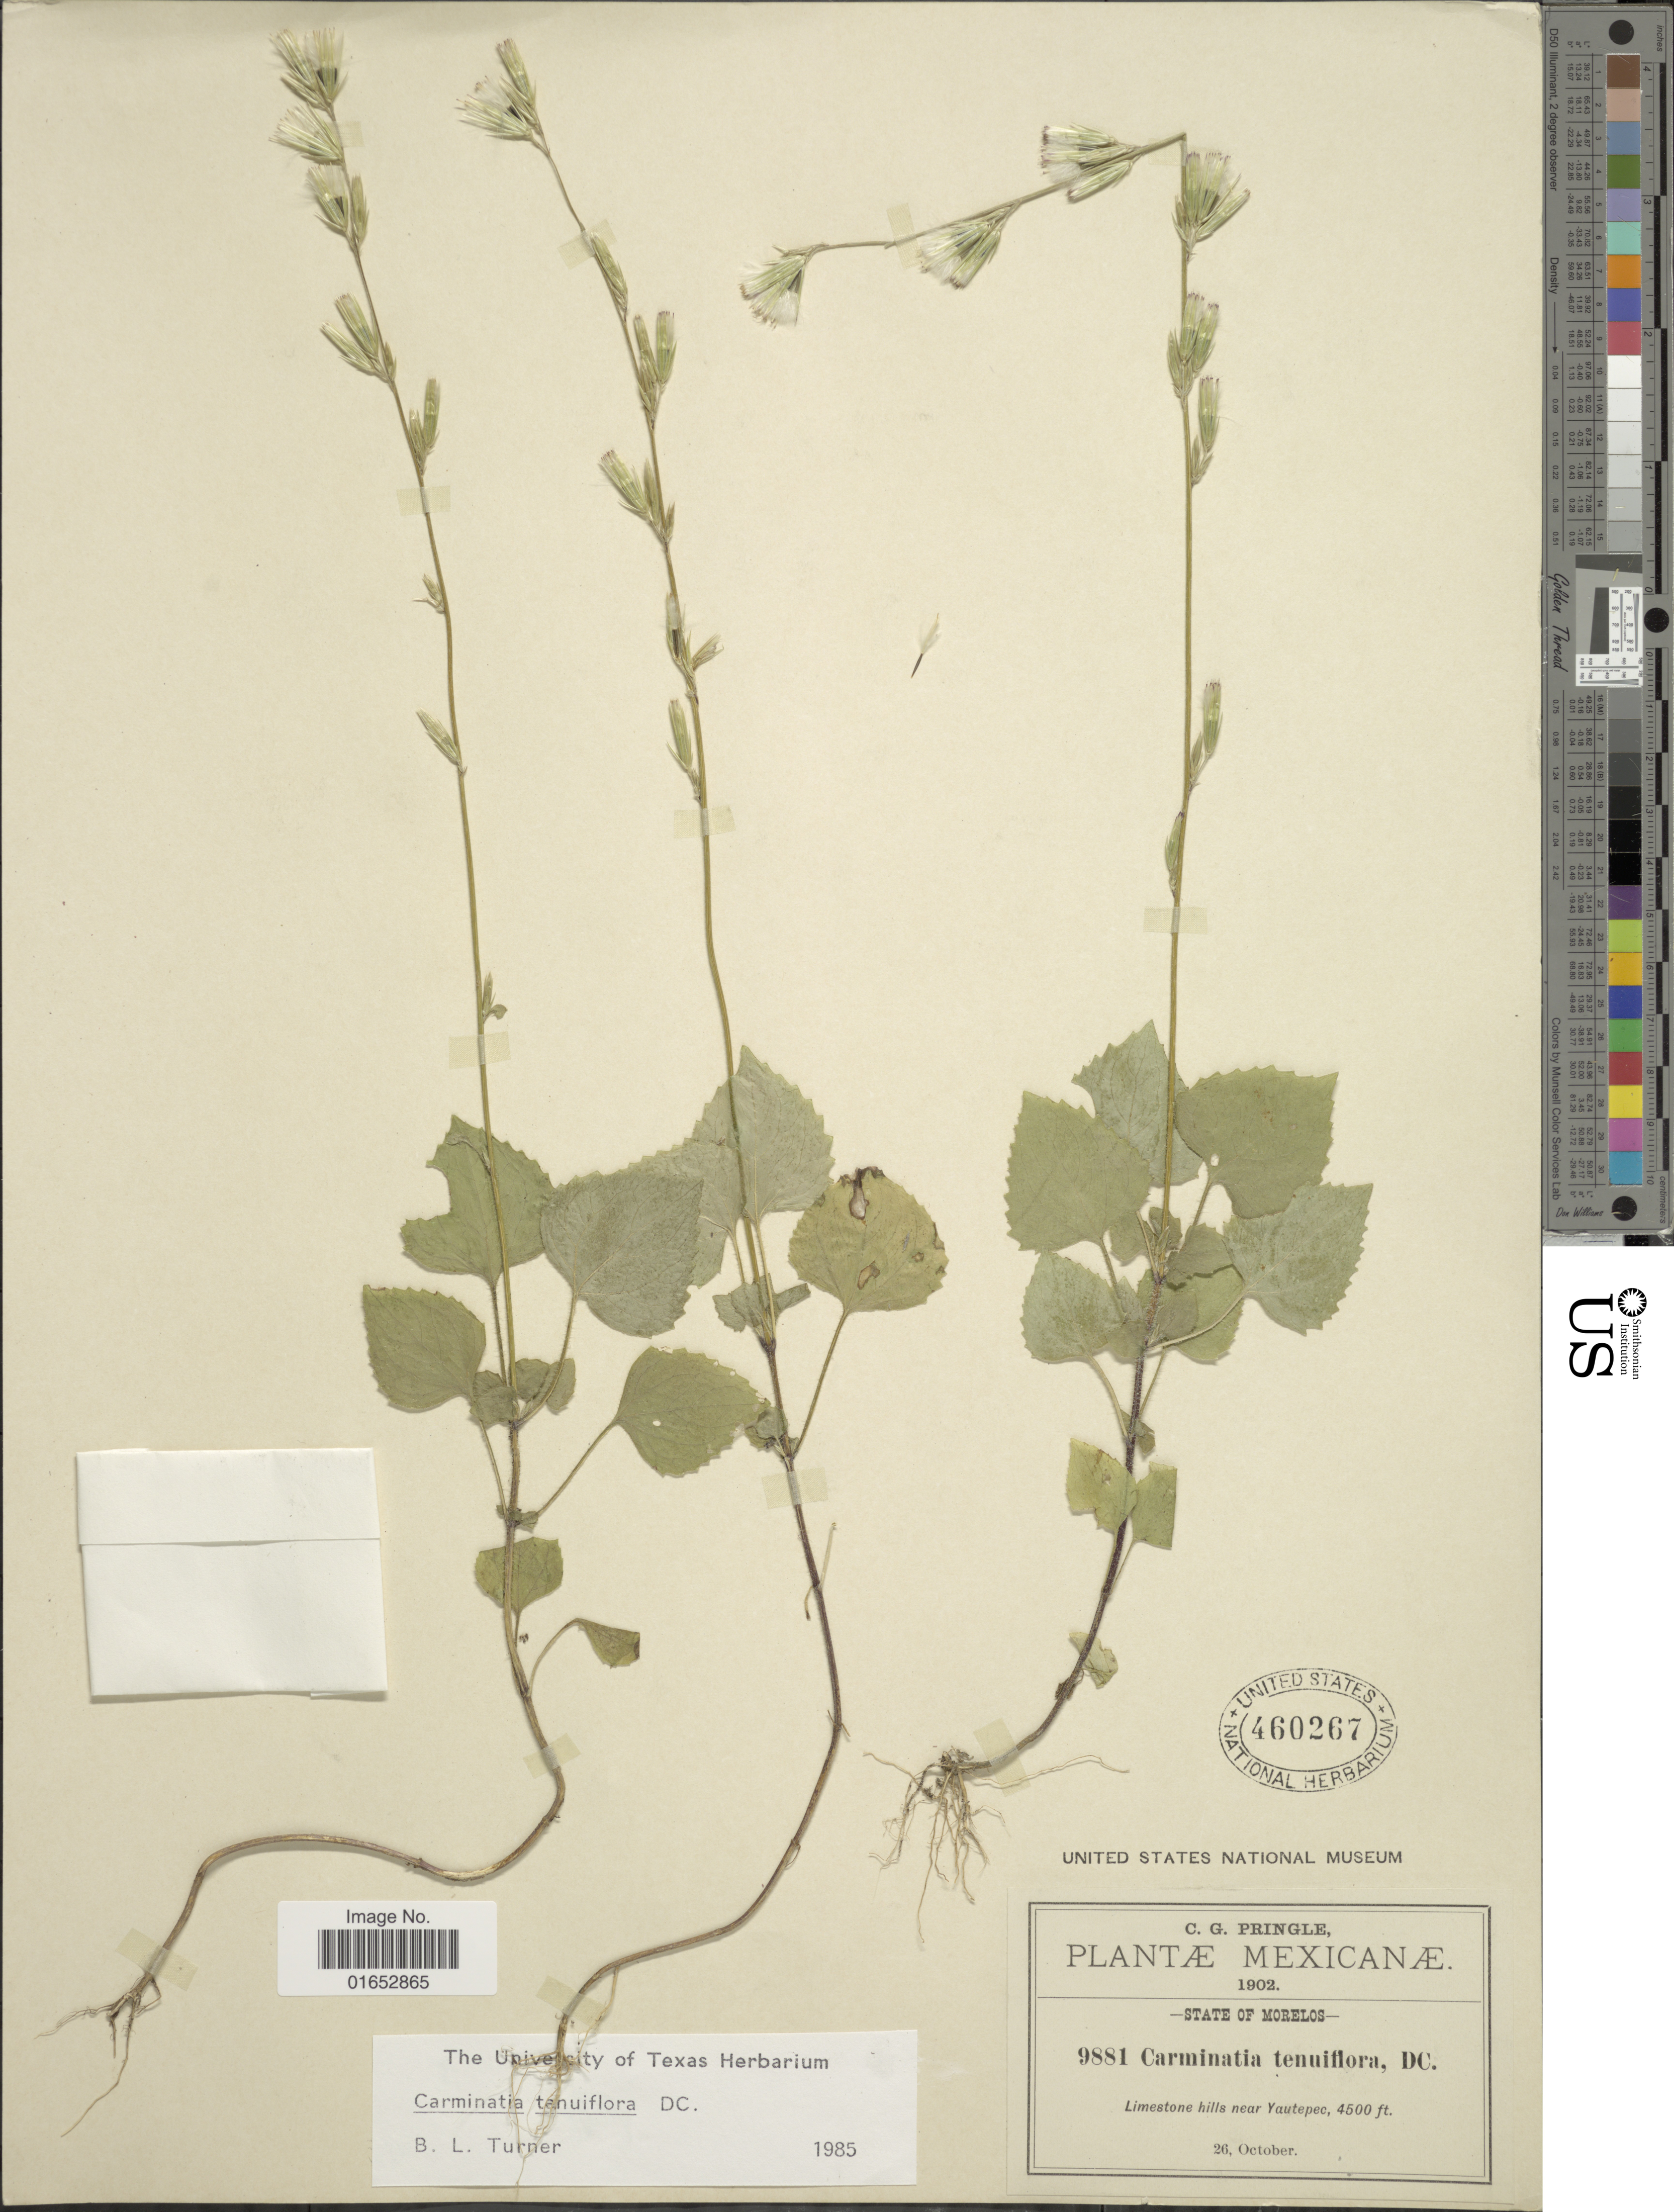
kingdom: Plantae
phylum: Tracheophyta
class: Magnoliopsida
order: Asterales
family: Asteraceae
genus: Carminatia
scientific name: Carminatia tenuiflora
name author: DC.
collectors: C. G. Pringle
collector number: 9881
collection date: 1902-10-26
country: Mexico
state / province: Morelos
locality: Limestone hills near Yautepec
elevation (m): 1372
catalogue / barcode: US 460267